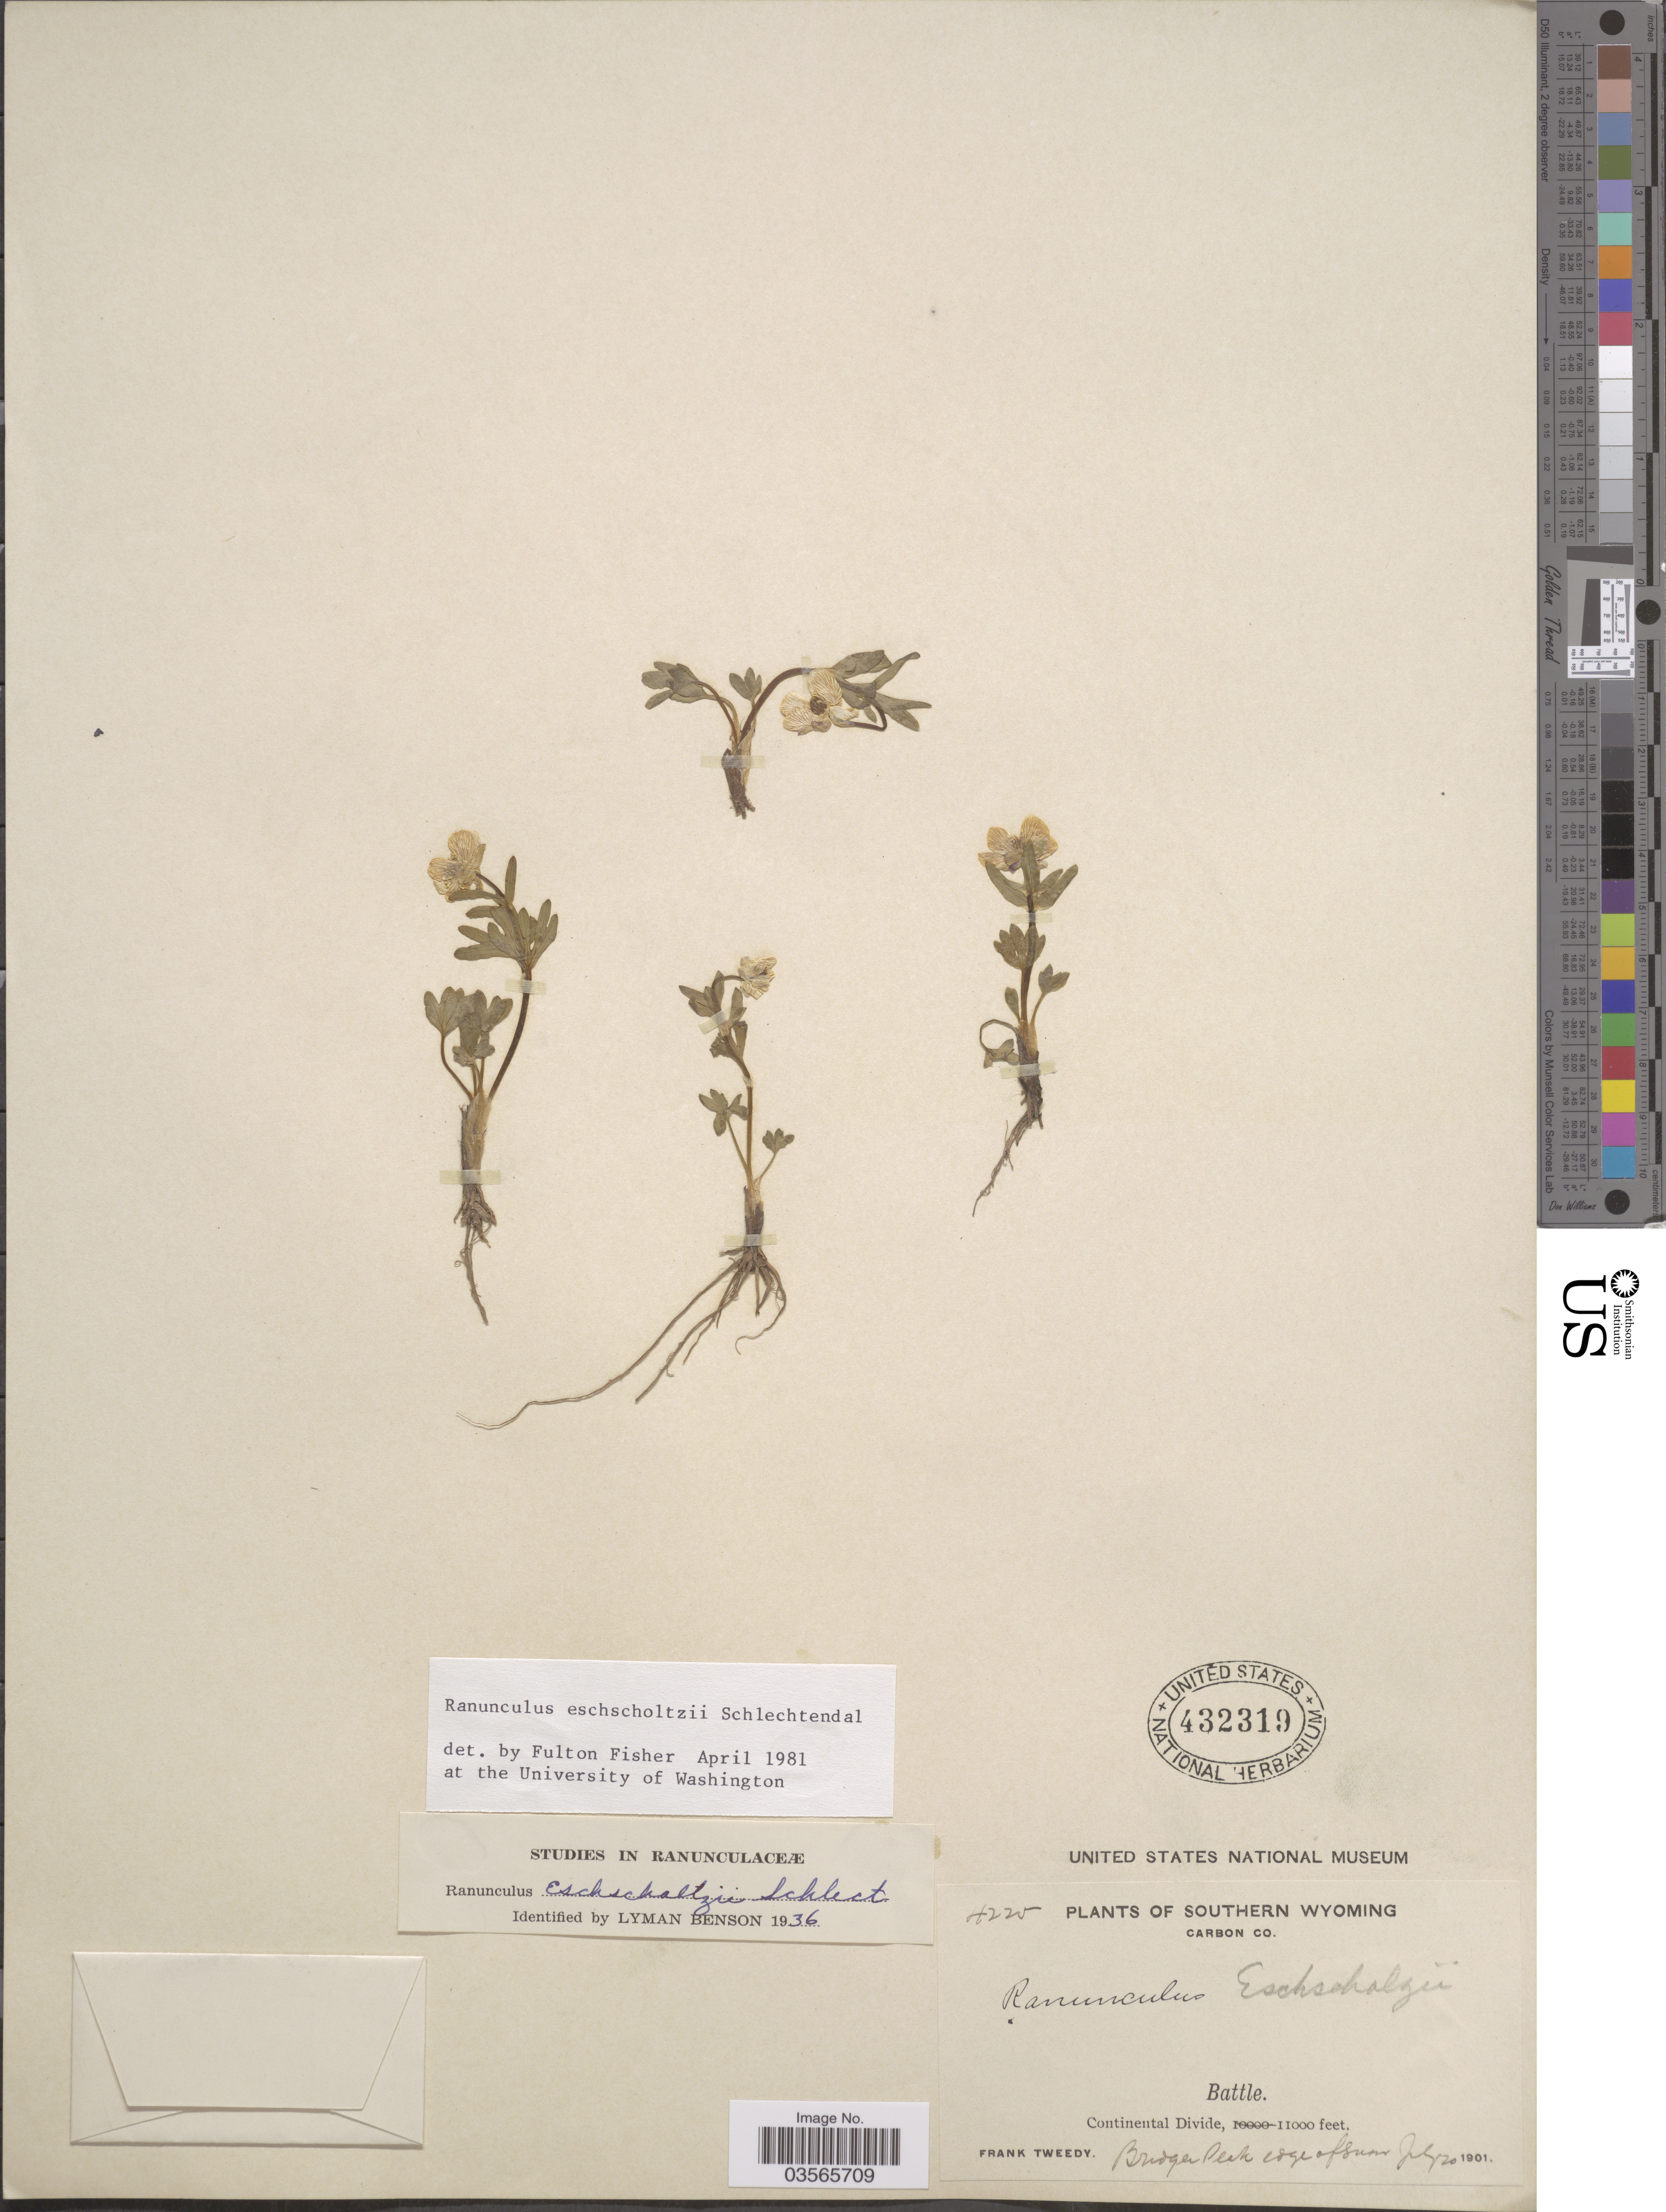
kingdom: Plantae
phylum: Tracheophyta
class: Magnoliopsida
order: Ranunculales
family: Ranunculaceae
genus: Ranunculus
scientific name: Ranunculus eschscholtzii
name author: Schltdl.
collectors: F. Tweedy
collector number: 4225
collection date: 1901-07-20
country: United States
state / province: Wyoming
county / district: Carbon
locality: Southern Wyoming. Carbon Co. Battle. Continental Divide. Bridger Peak top of sum.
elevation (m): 3353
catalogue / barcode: US 432319